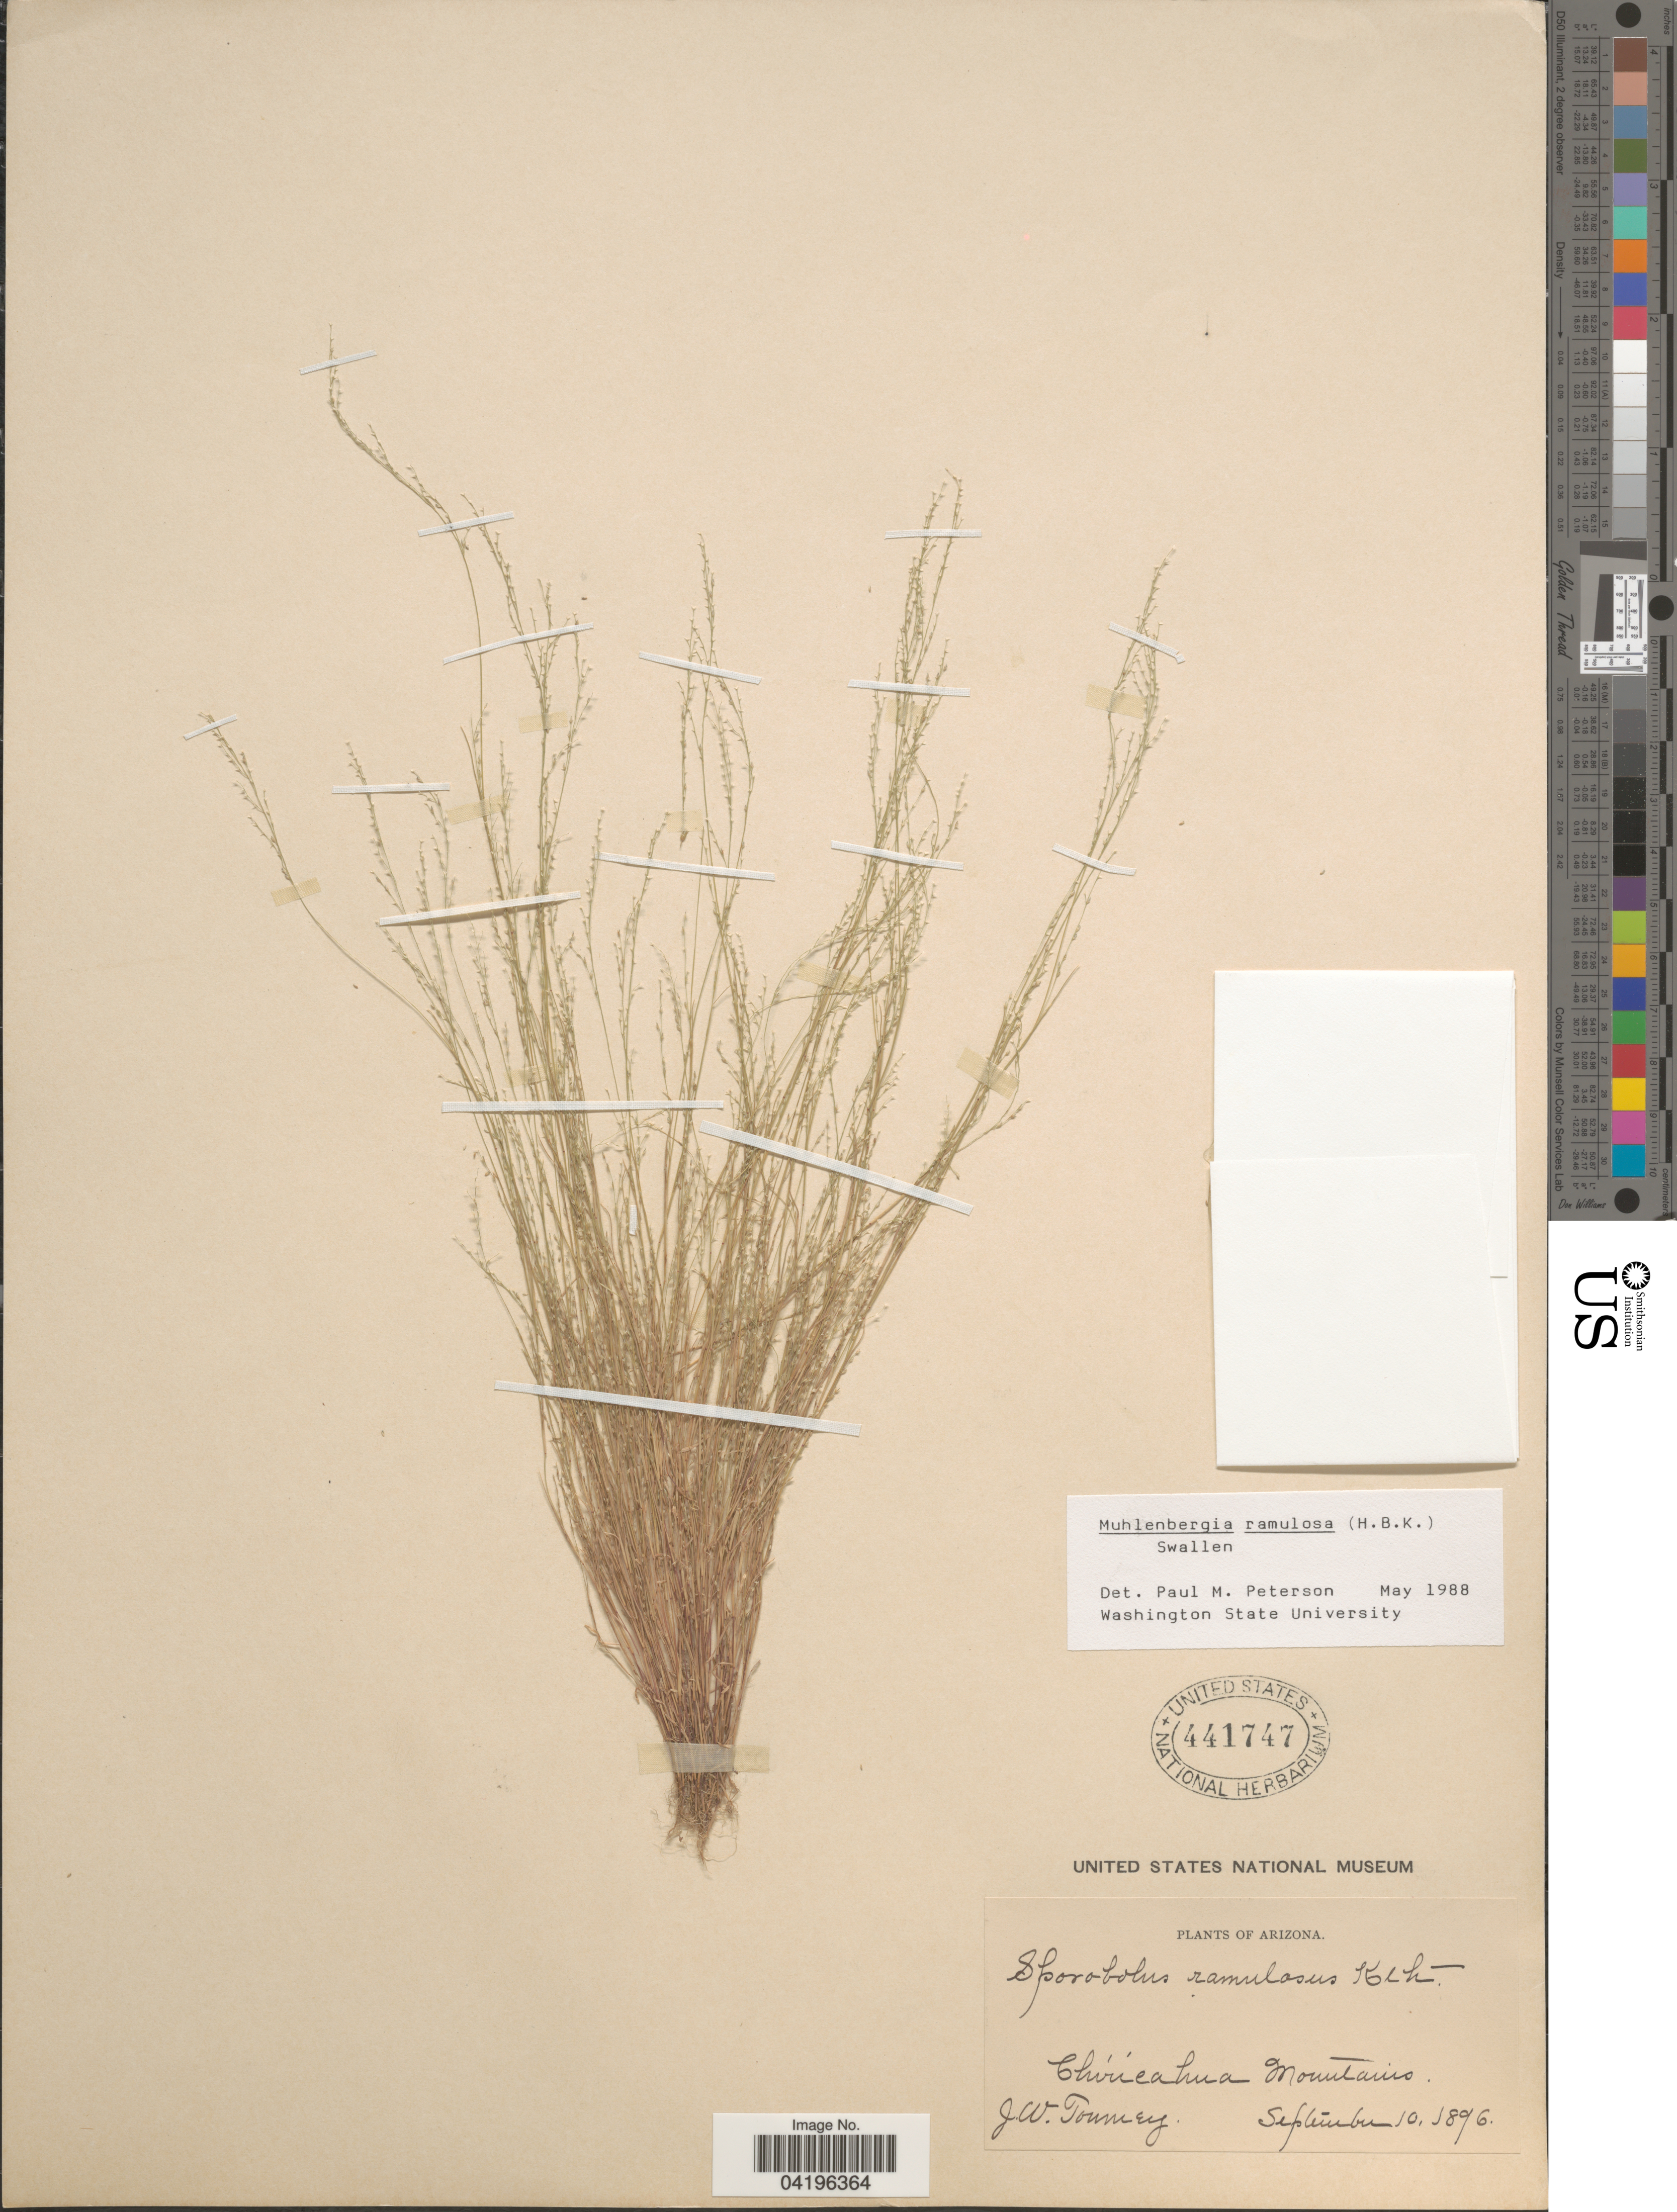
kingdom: Plantae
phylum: Tracheophyta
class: Liliopsida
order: Poales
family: Poaceae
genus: Muhlenbergia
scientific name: Muhlenbergia ramulosa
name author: (Kunth) Swallen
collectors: J. W. Toumey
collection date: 1896-09-10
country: United States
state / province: Arizona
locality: Chiricahua Mountains.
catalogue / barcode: US 441747